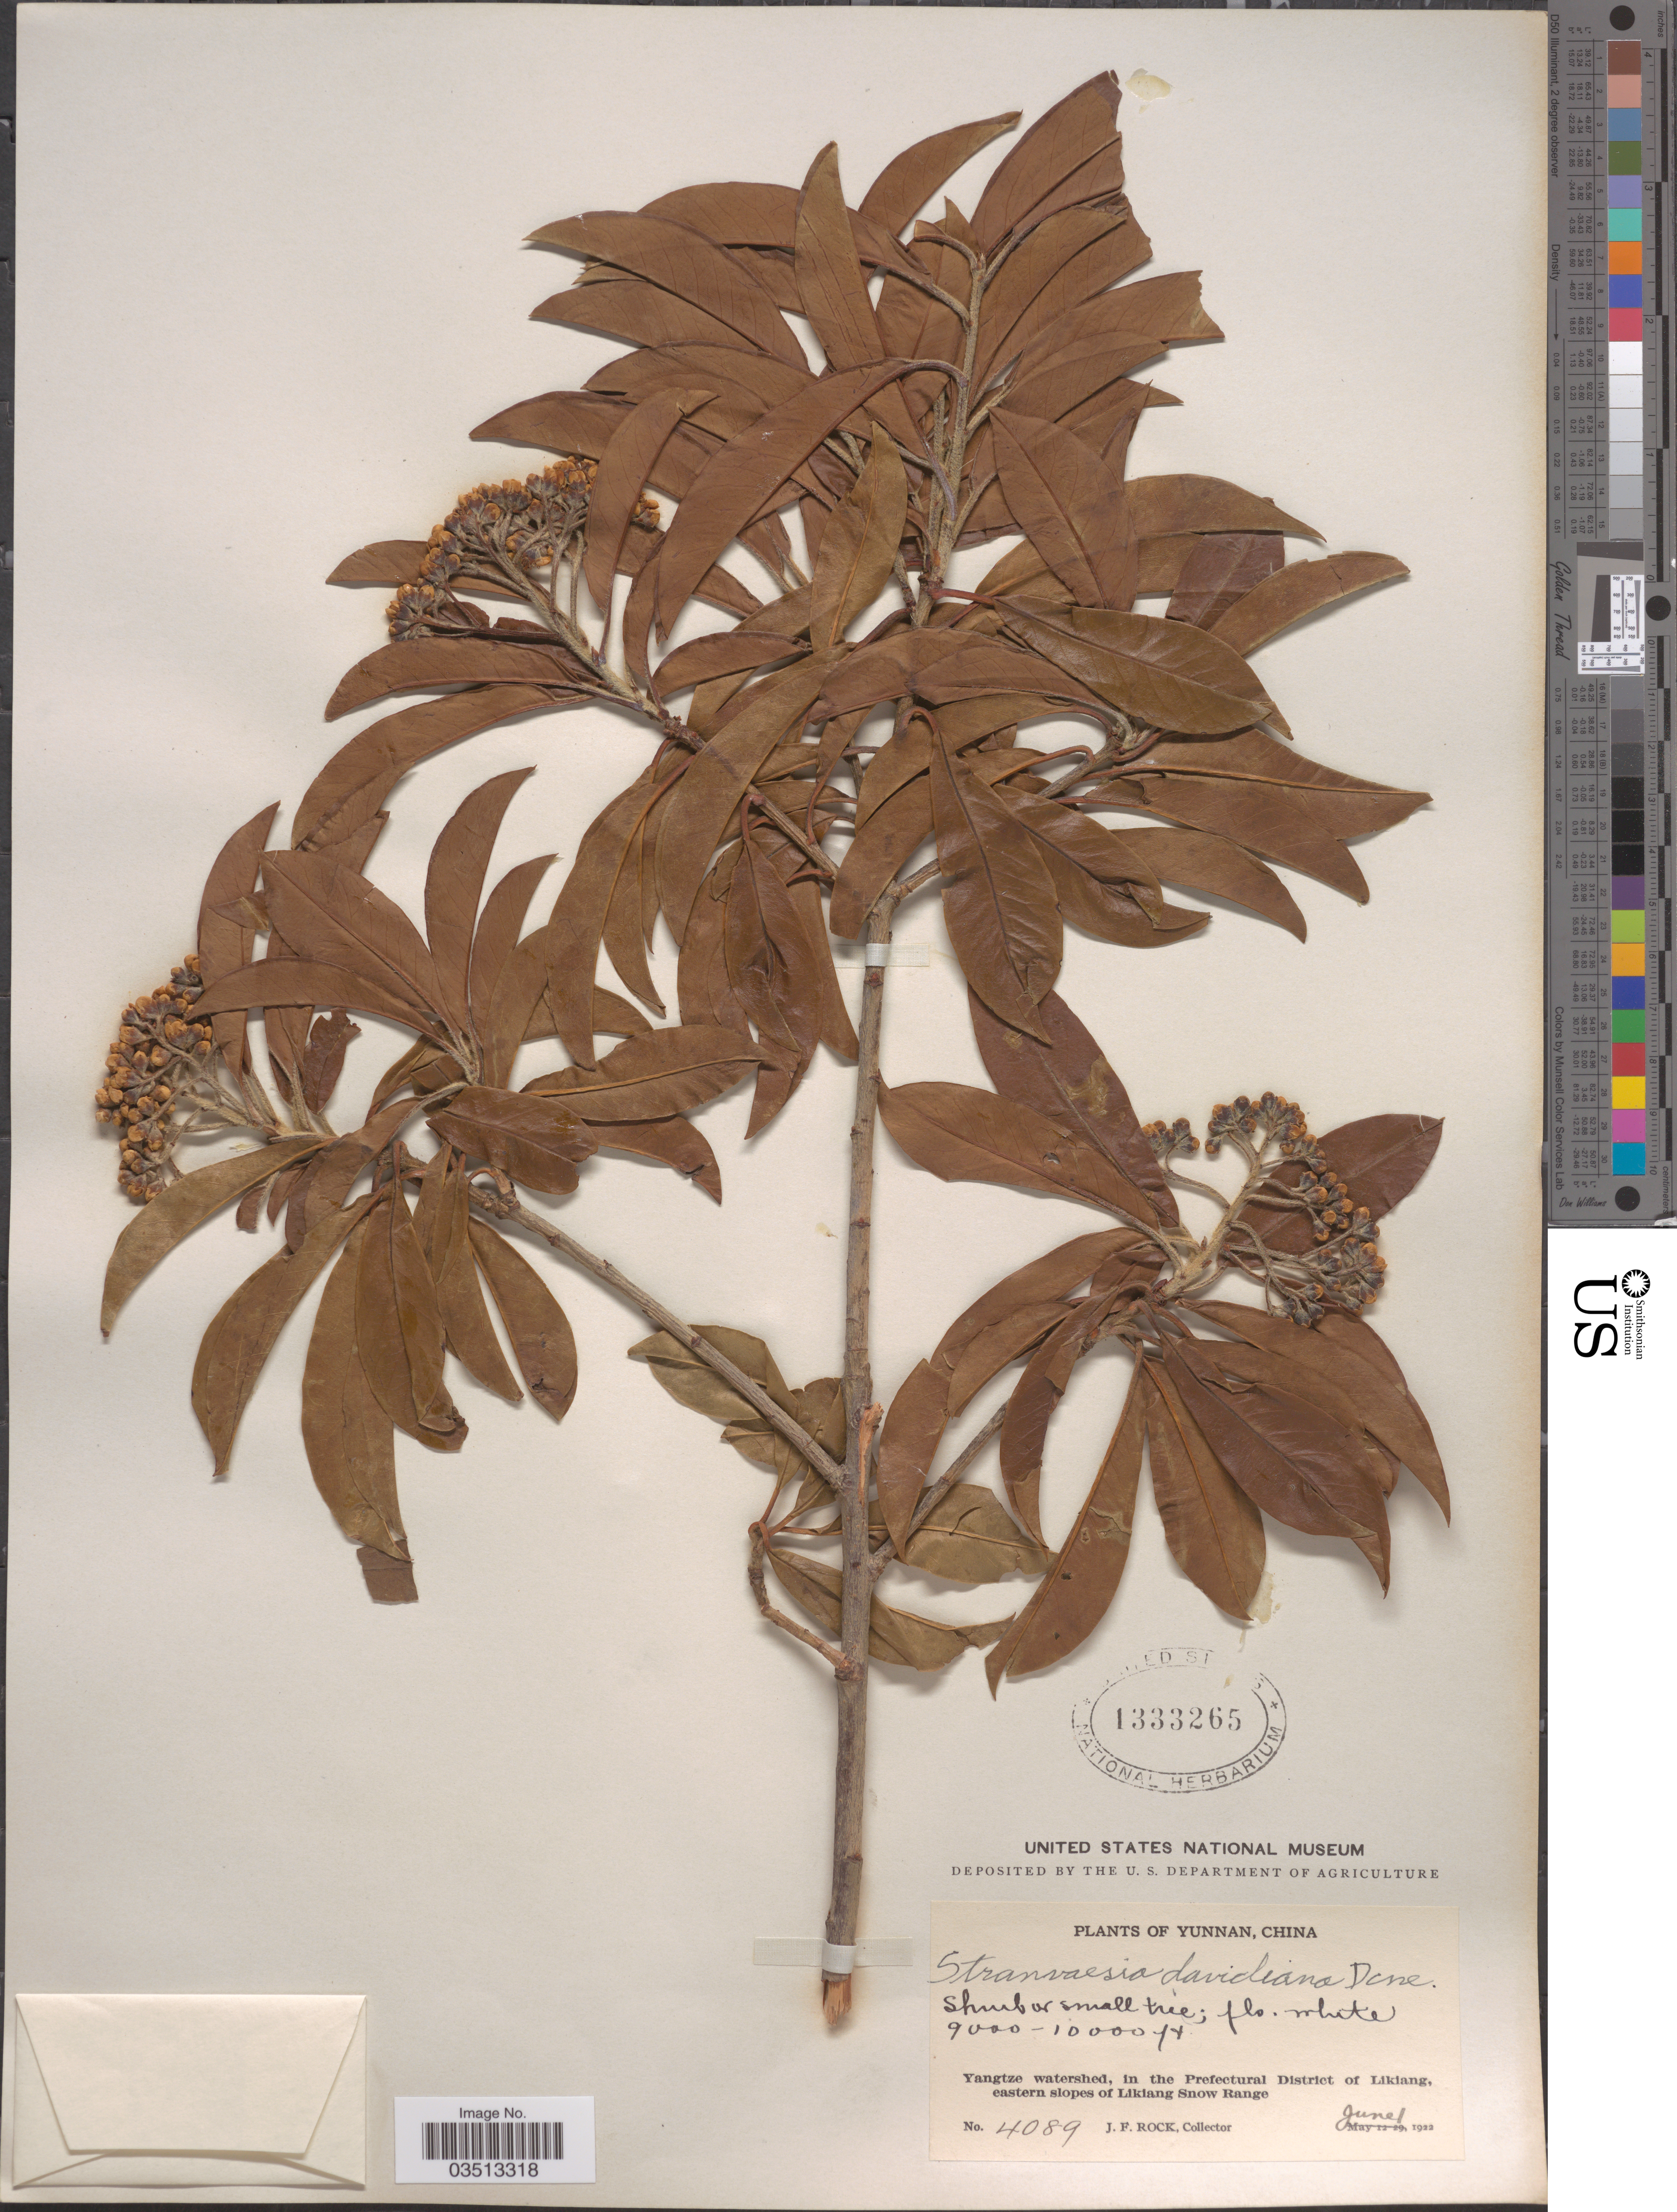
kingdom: Plantae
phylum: Tracheophyta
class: Magnoliopsida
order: Rosales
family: Rosaceae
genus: Stranvaesia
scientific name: Stranvaesia davidiana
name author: Decne.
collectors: J. Rock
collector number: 4089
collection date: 1922-06-01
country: China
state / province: Yunnan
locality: Yangtze watershed, in the Prefectural District of Likiang, eastern slopes of Likiang Snow Range.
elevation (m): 2743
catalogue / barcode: US 1333265